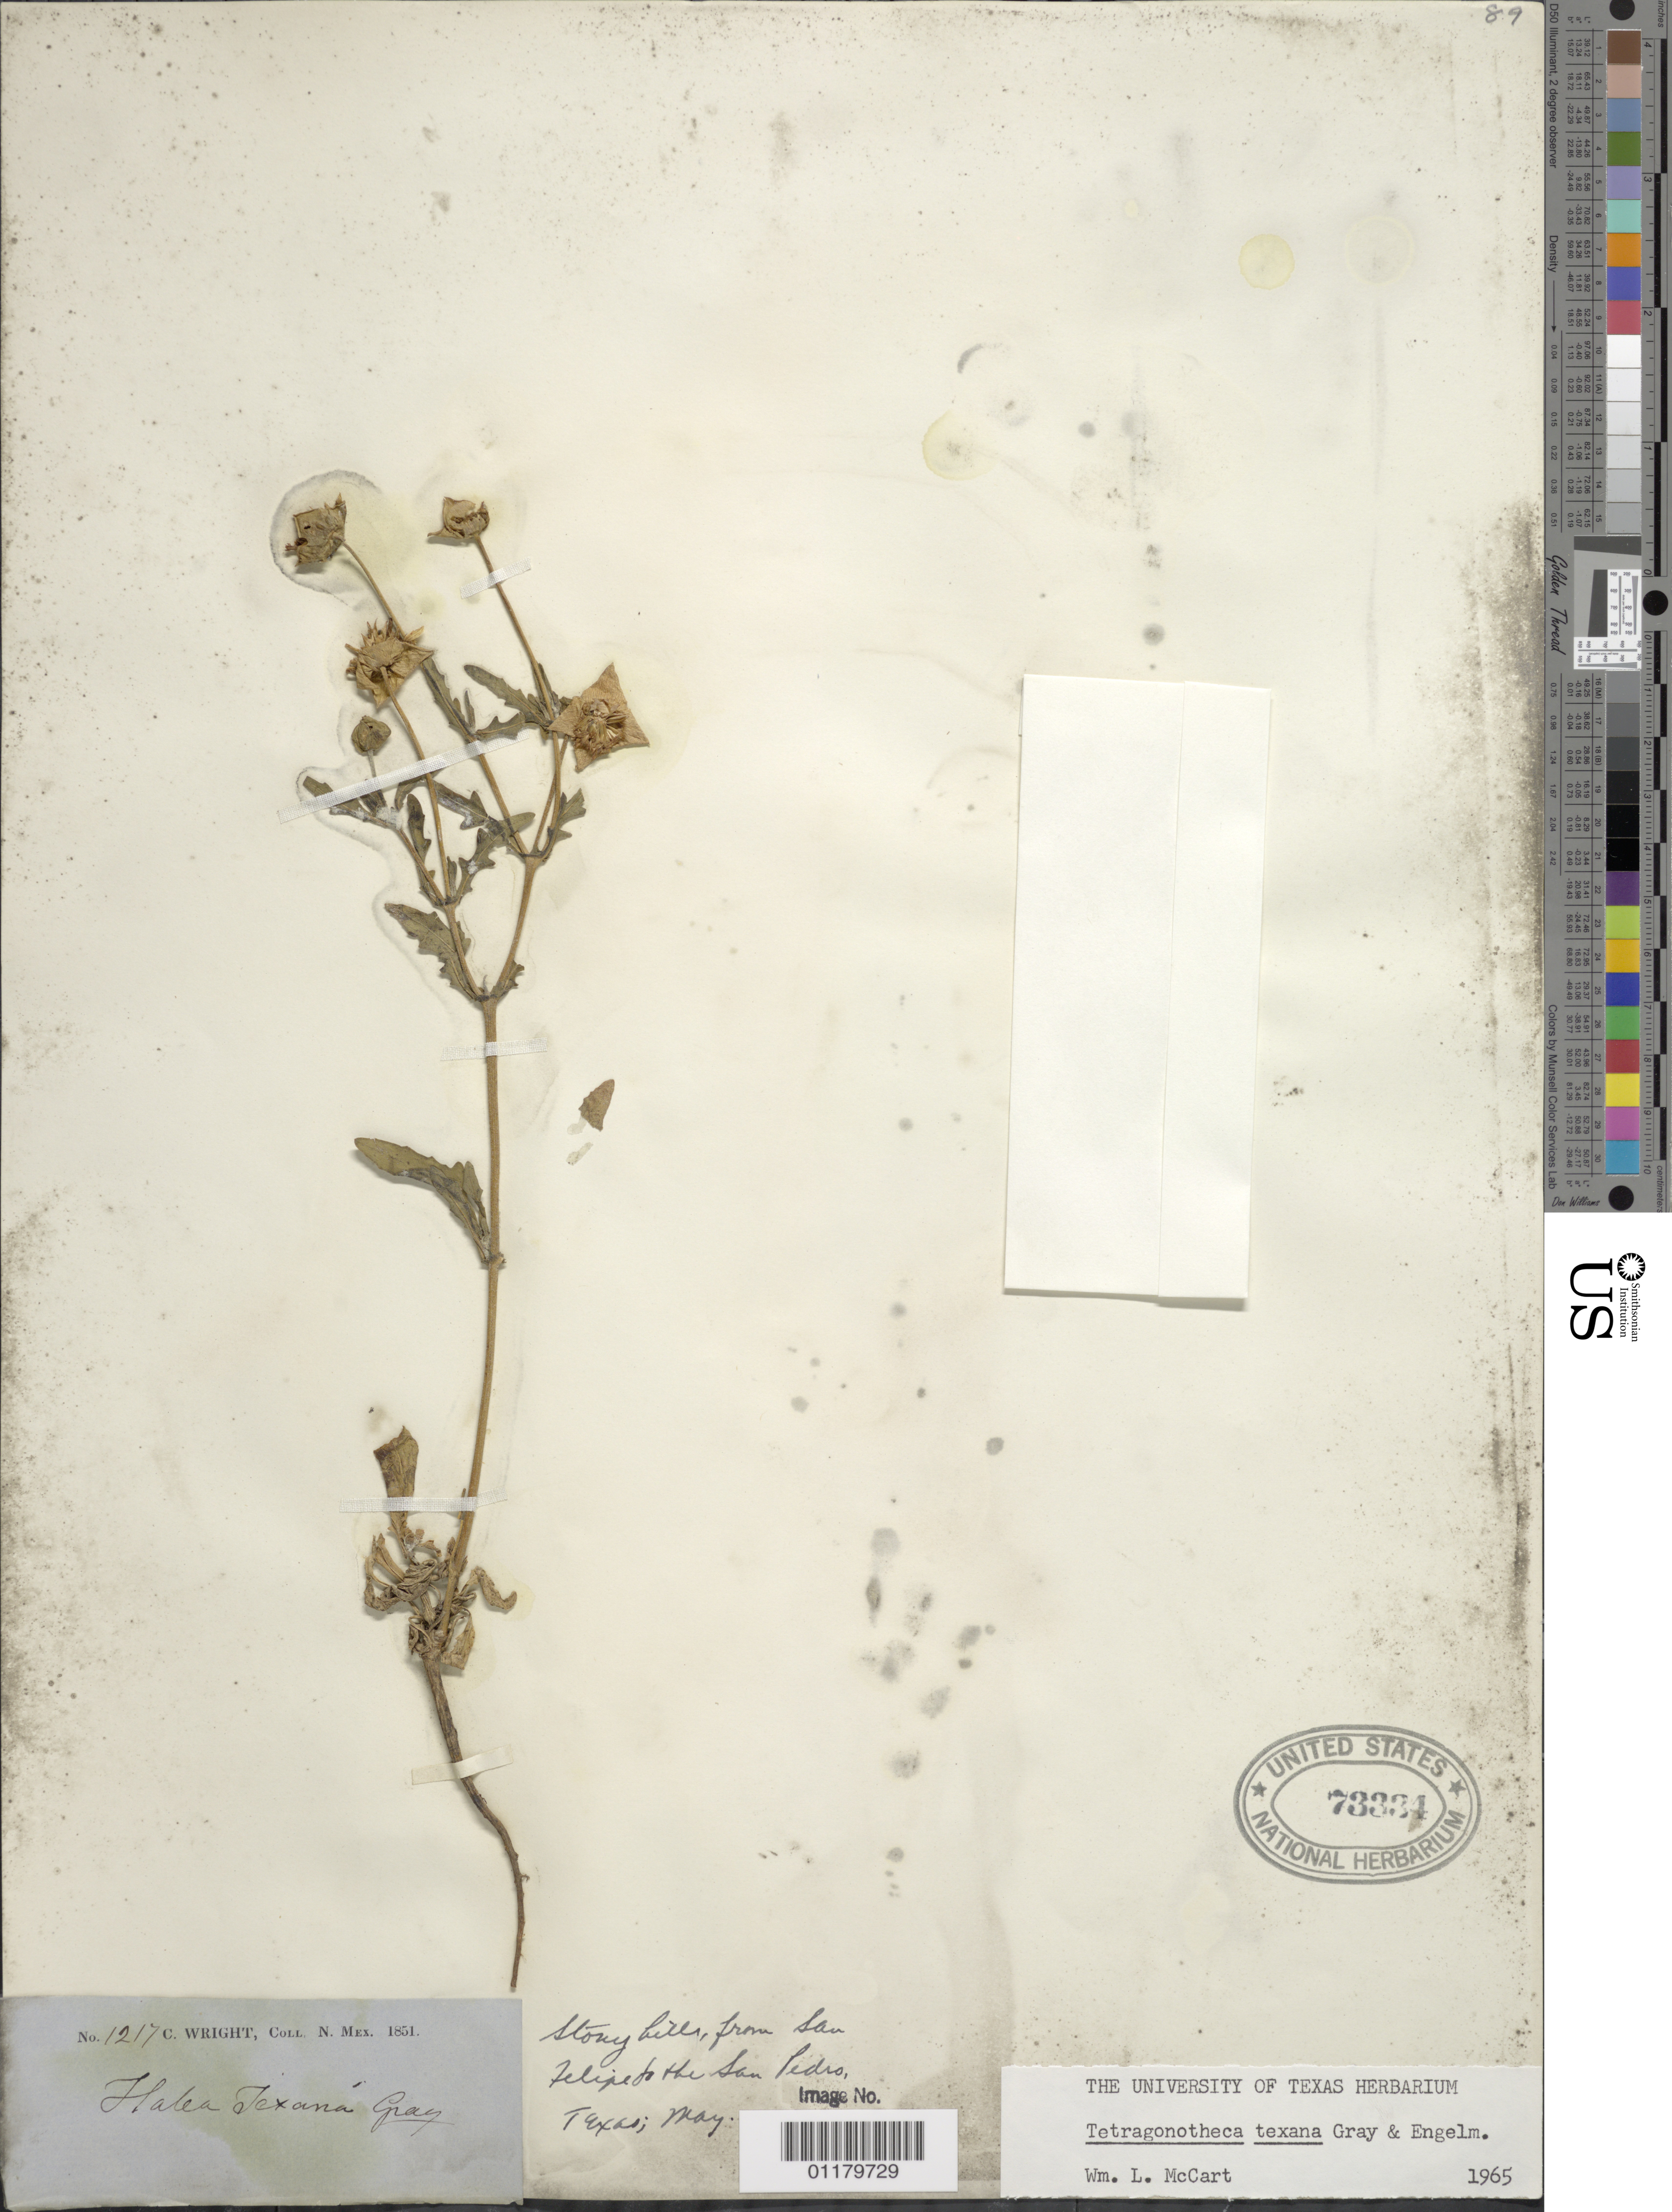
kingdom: Plantae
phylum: Tracheophyta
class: Magnoliopsida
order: Asterales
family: Asteraceae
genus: Tetragonotheca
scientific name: Tetragonotheca texana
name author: A. Gray & Engelm.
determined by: McCart, Wm. L.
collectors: C. Wright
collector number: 1217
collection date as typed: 1851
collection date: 1851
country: United States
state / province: New Mexico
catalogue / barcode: US 73334